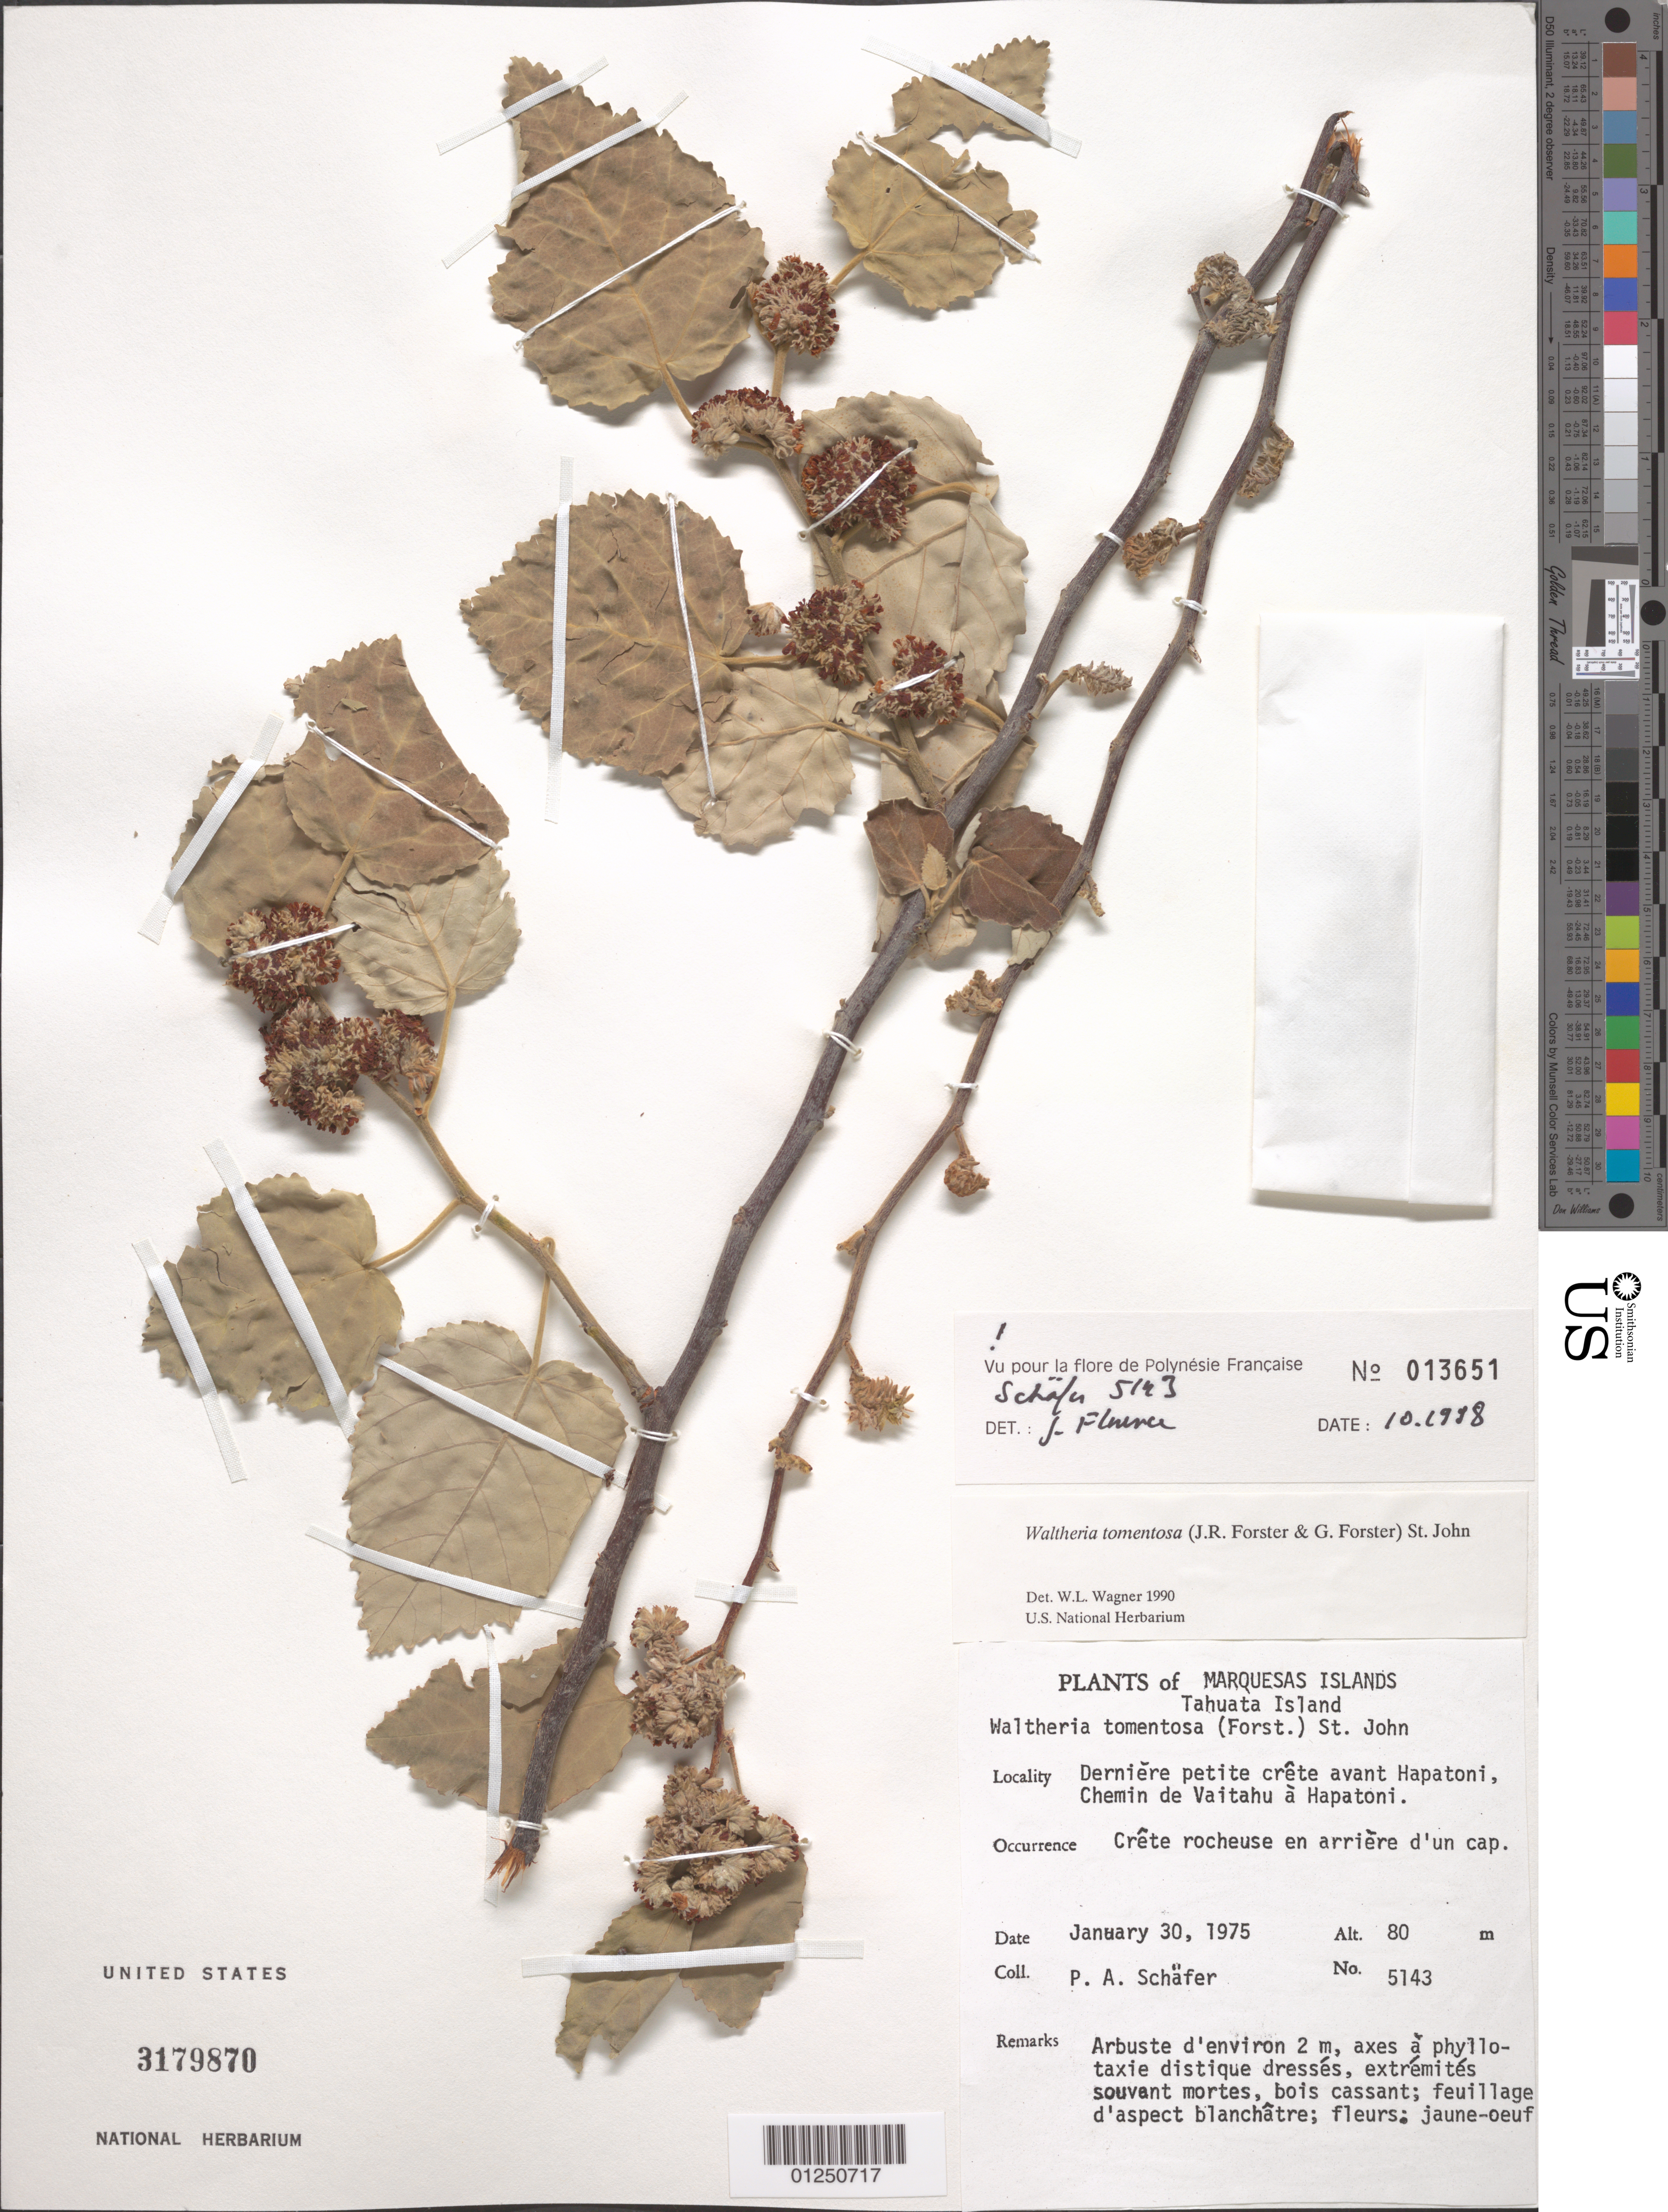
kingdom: Plantae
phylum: Tracheophyta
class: Magnoliopsida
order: Malvales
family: Malvaceae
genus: Waltheria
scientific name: Waltheria tomentosa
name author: (J.R. Forst. & G. Forst.) H. St. John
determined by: Wagner, W. L., (BOT), Smithsonian Institution - National Museum of Natural History (UNITED STATES)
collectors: P. A. Schäfer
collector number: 5143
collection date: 1975-01-30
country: French Polynesia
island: Tahuata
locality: Dernière petite crête avant Hapatoni, chemin de Vaitahu à Hapatoni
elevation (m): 80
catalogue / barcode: US 3179870